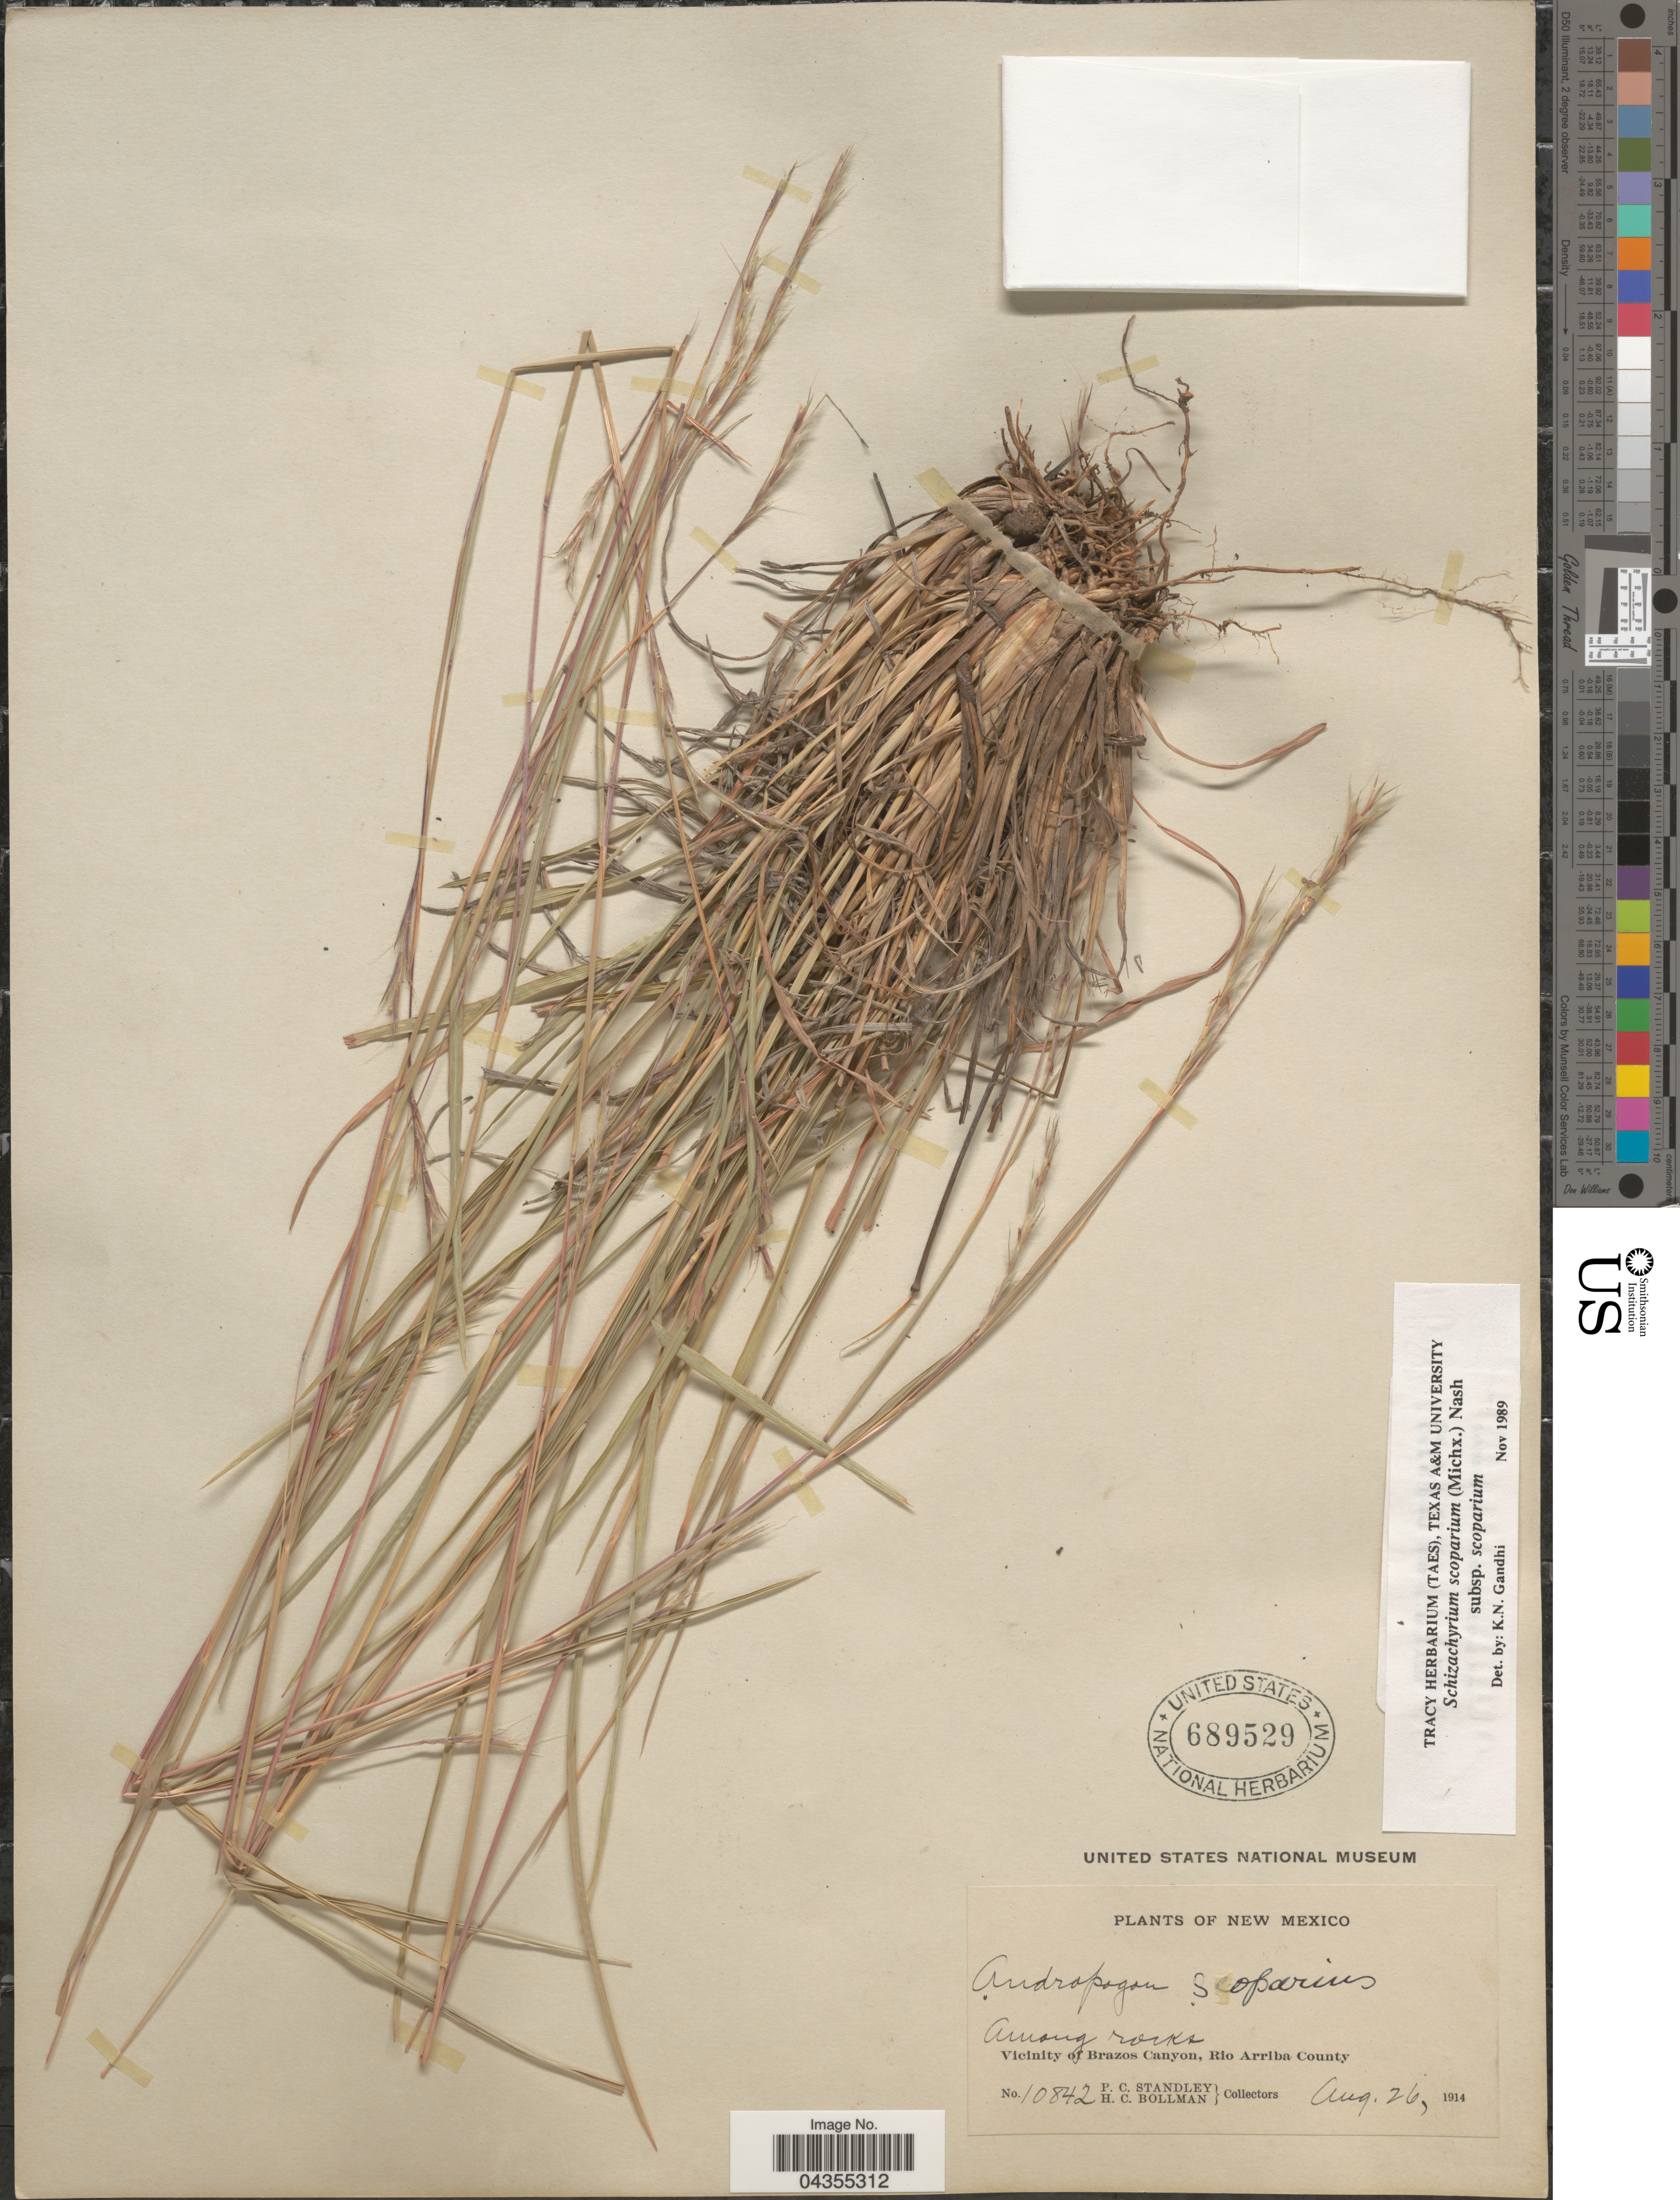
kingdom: Plantae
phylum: Tracheophyta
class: Liliopsida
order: Poales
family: Poaceae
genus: Schizachyrium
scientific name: Schizachyrium scoparium var. scoparium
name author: (Michx.) Nash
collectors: P. C. Standley & H. C. Bollman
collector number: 10842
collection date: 1914-08-26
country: United States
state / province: New Mexico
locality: Among rocks. Vicinity of Brazos Canyon, Rio Arriba County.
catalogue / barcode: US 689529